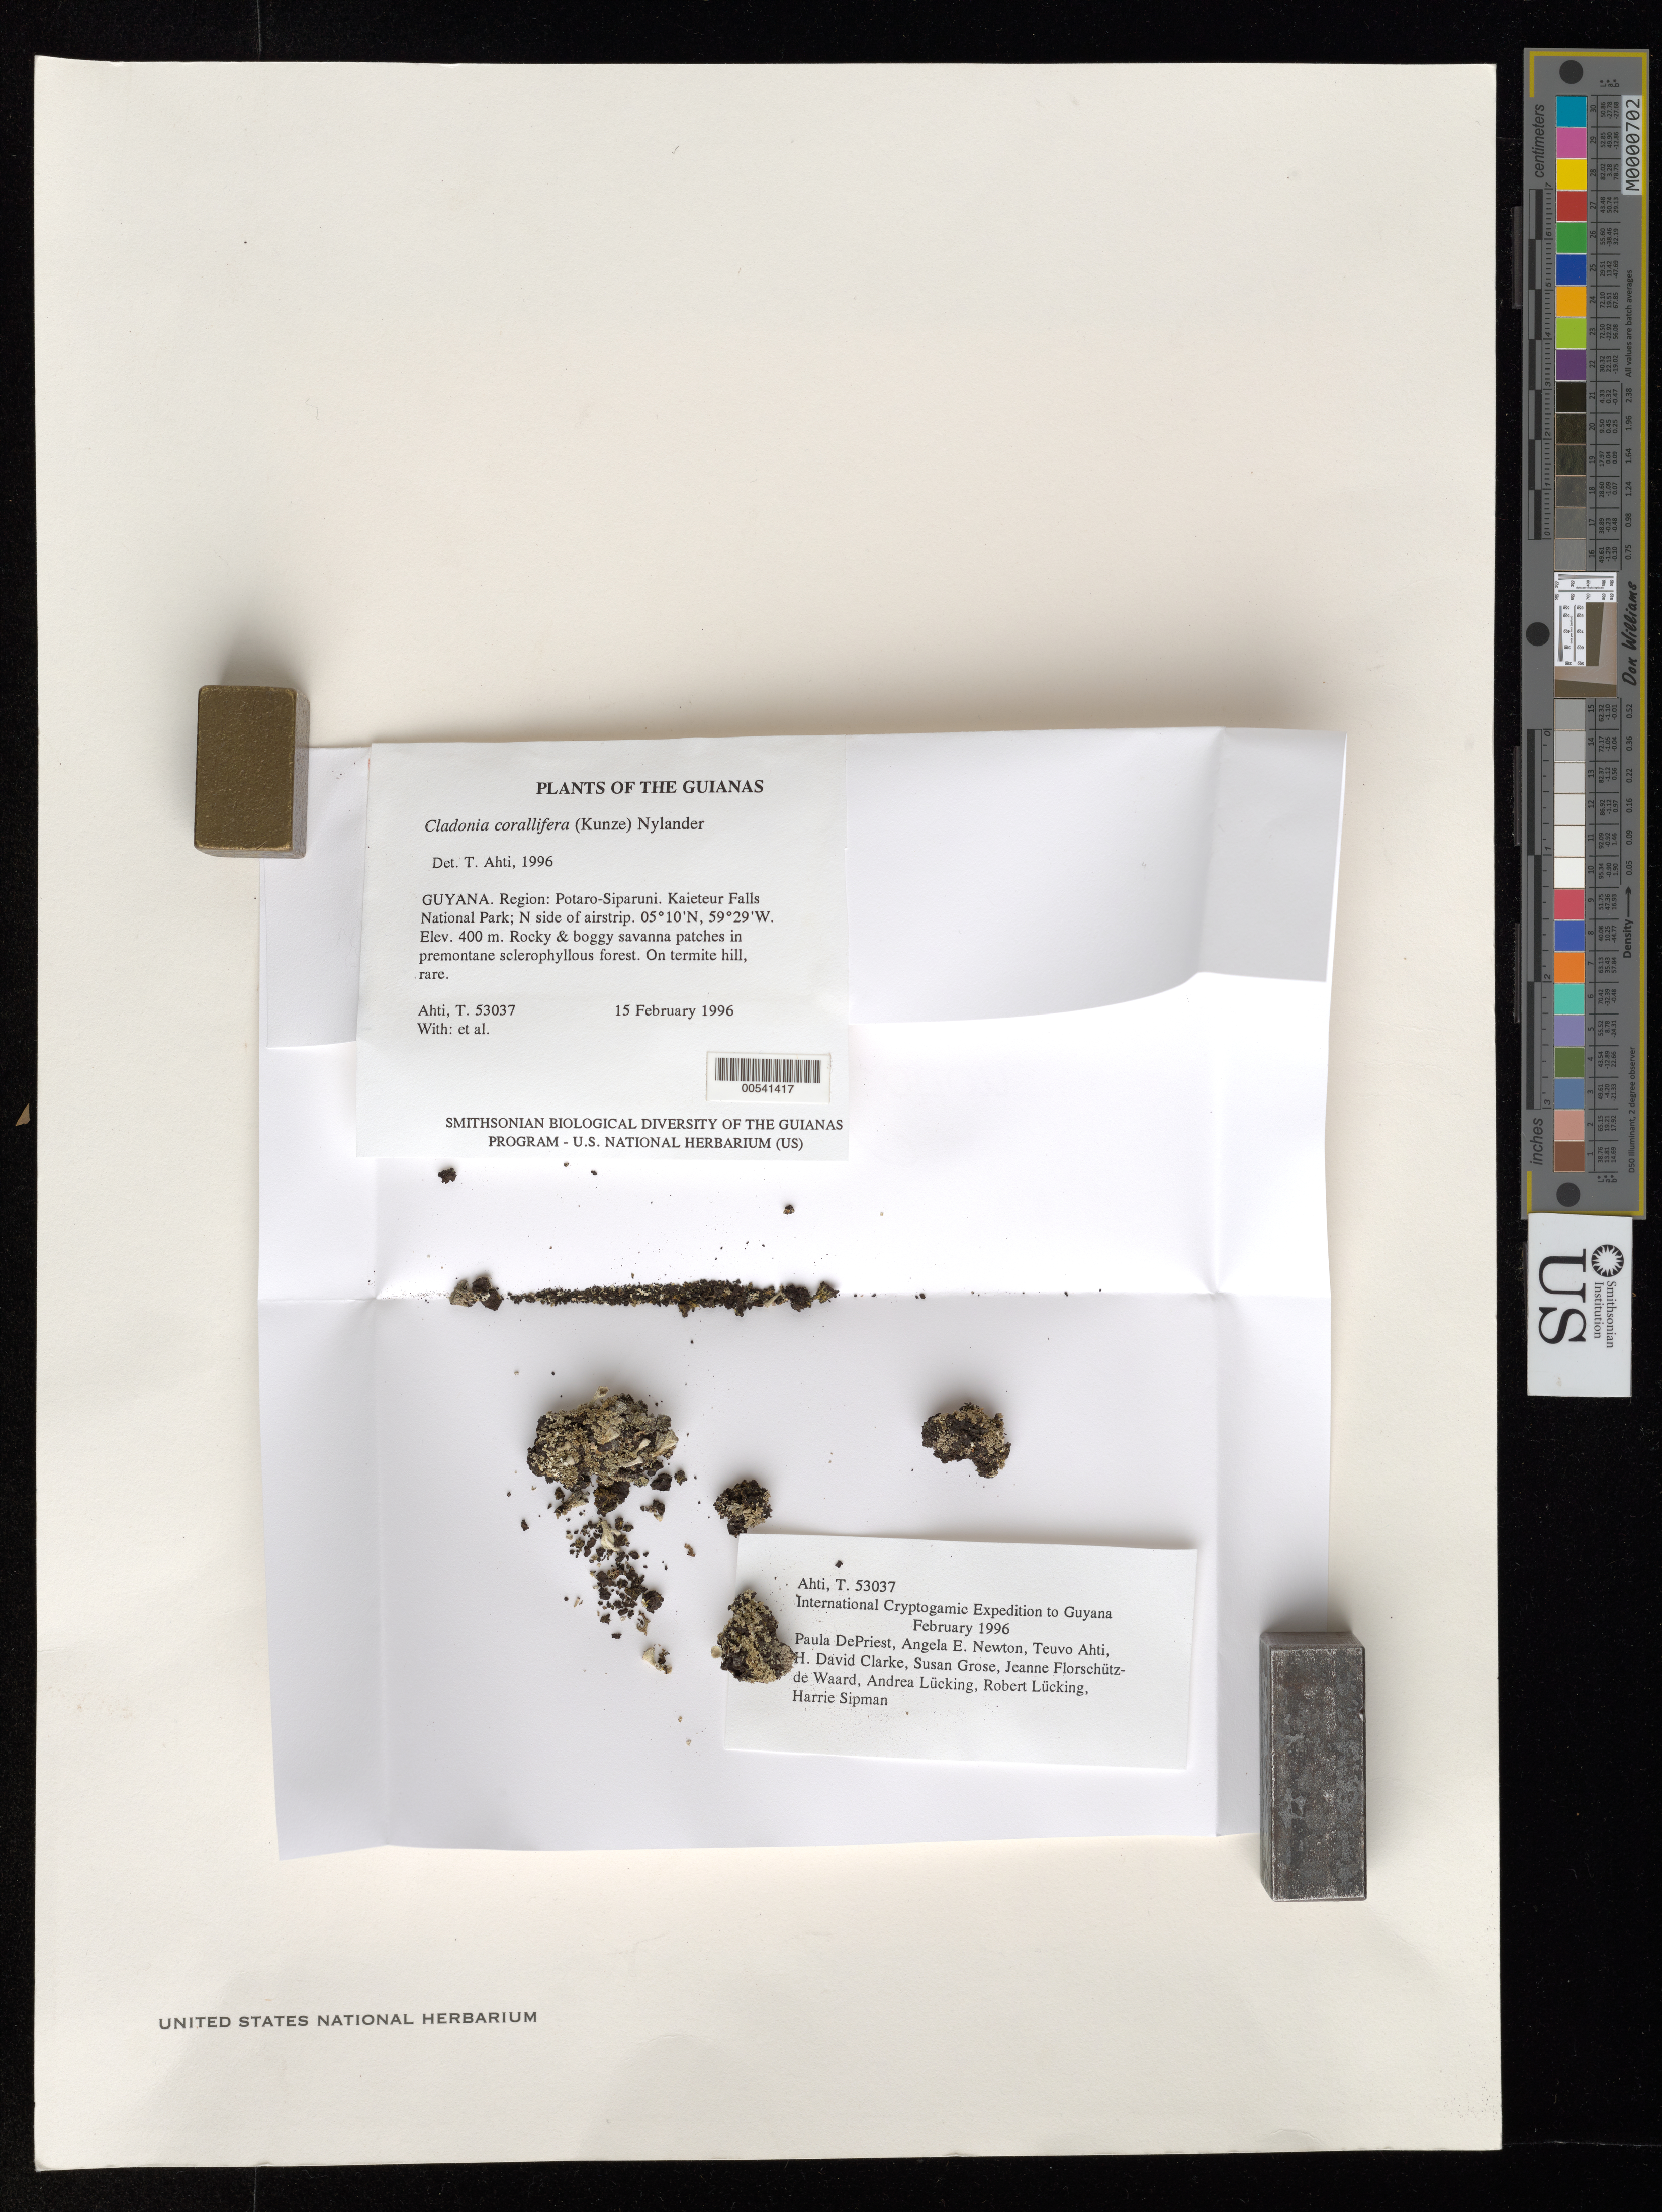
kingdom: Fungi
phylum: Ascomycota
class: Lecanoromycetes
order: Lecanorales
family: Cladoniaceae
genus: Cladonia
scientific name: Cladonia corralifera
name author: (Kunze) Nyl.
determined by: Ahti, Teuvo T.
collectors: T. T. Ahti et al.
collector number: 53037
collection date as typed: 15 February 1996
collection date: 1996-02-15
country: Guyana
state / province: Potaro-Siparuni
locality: Kaieteur Falls National Park; N side of airstrip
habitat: Rocky & boggy savanna patches in premontane sclerophyllous forest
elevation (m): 400